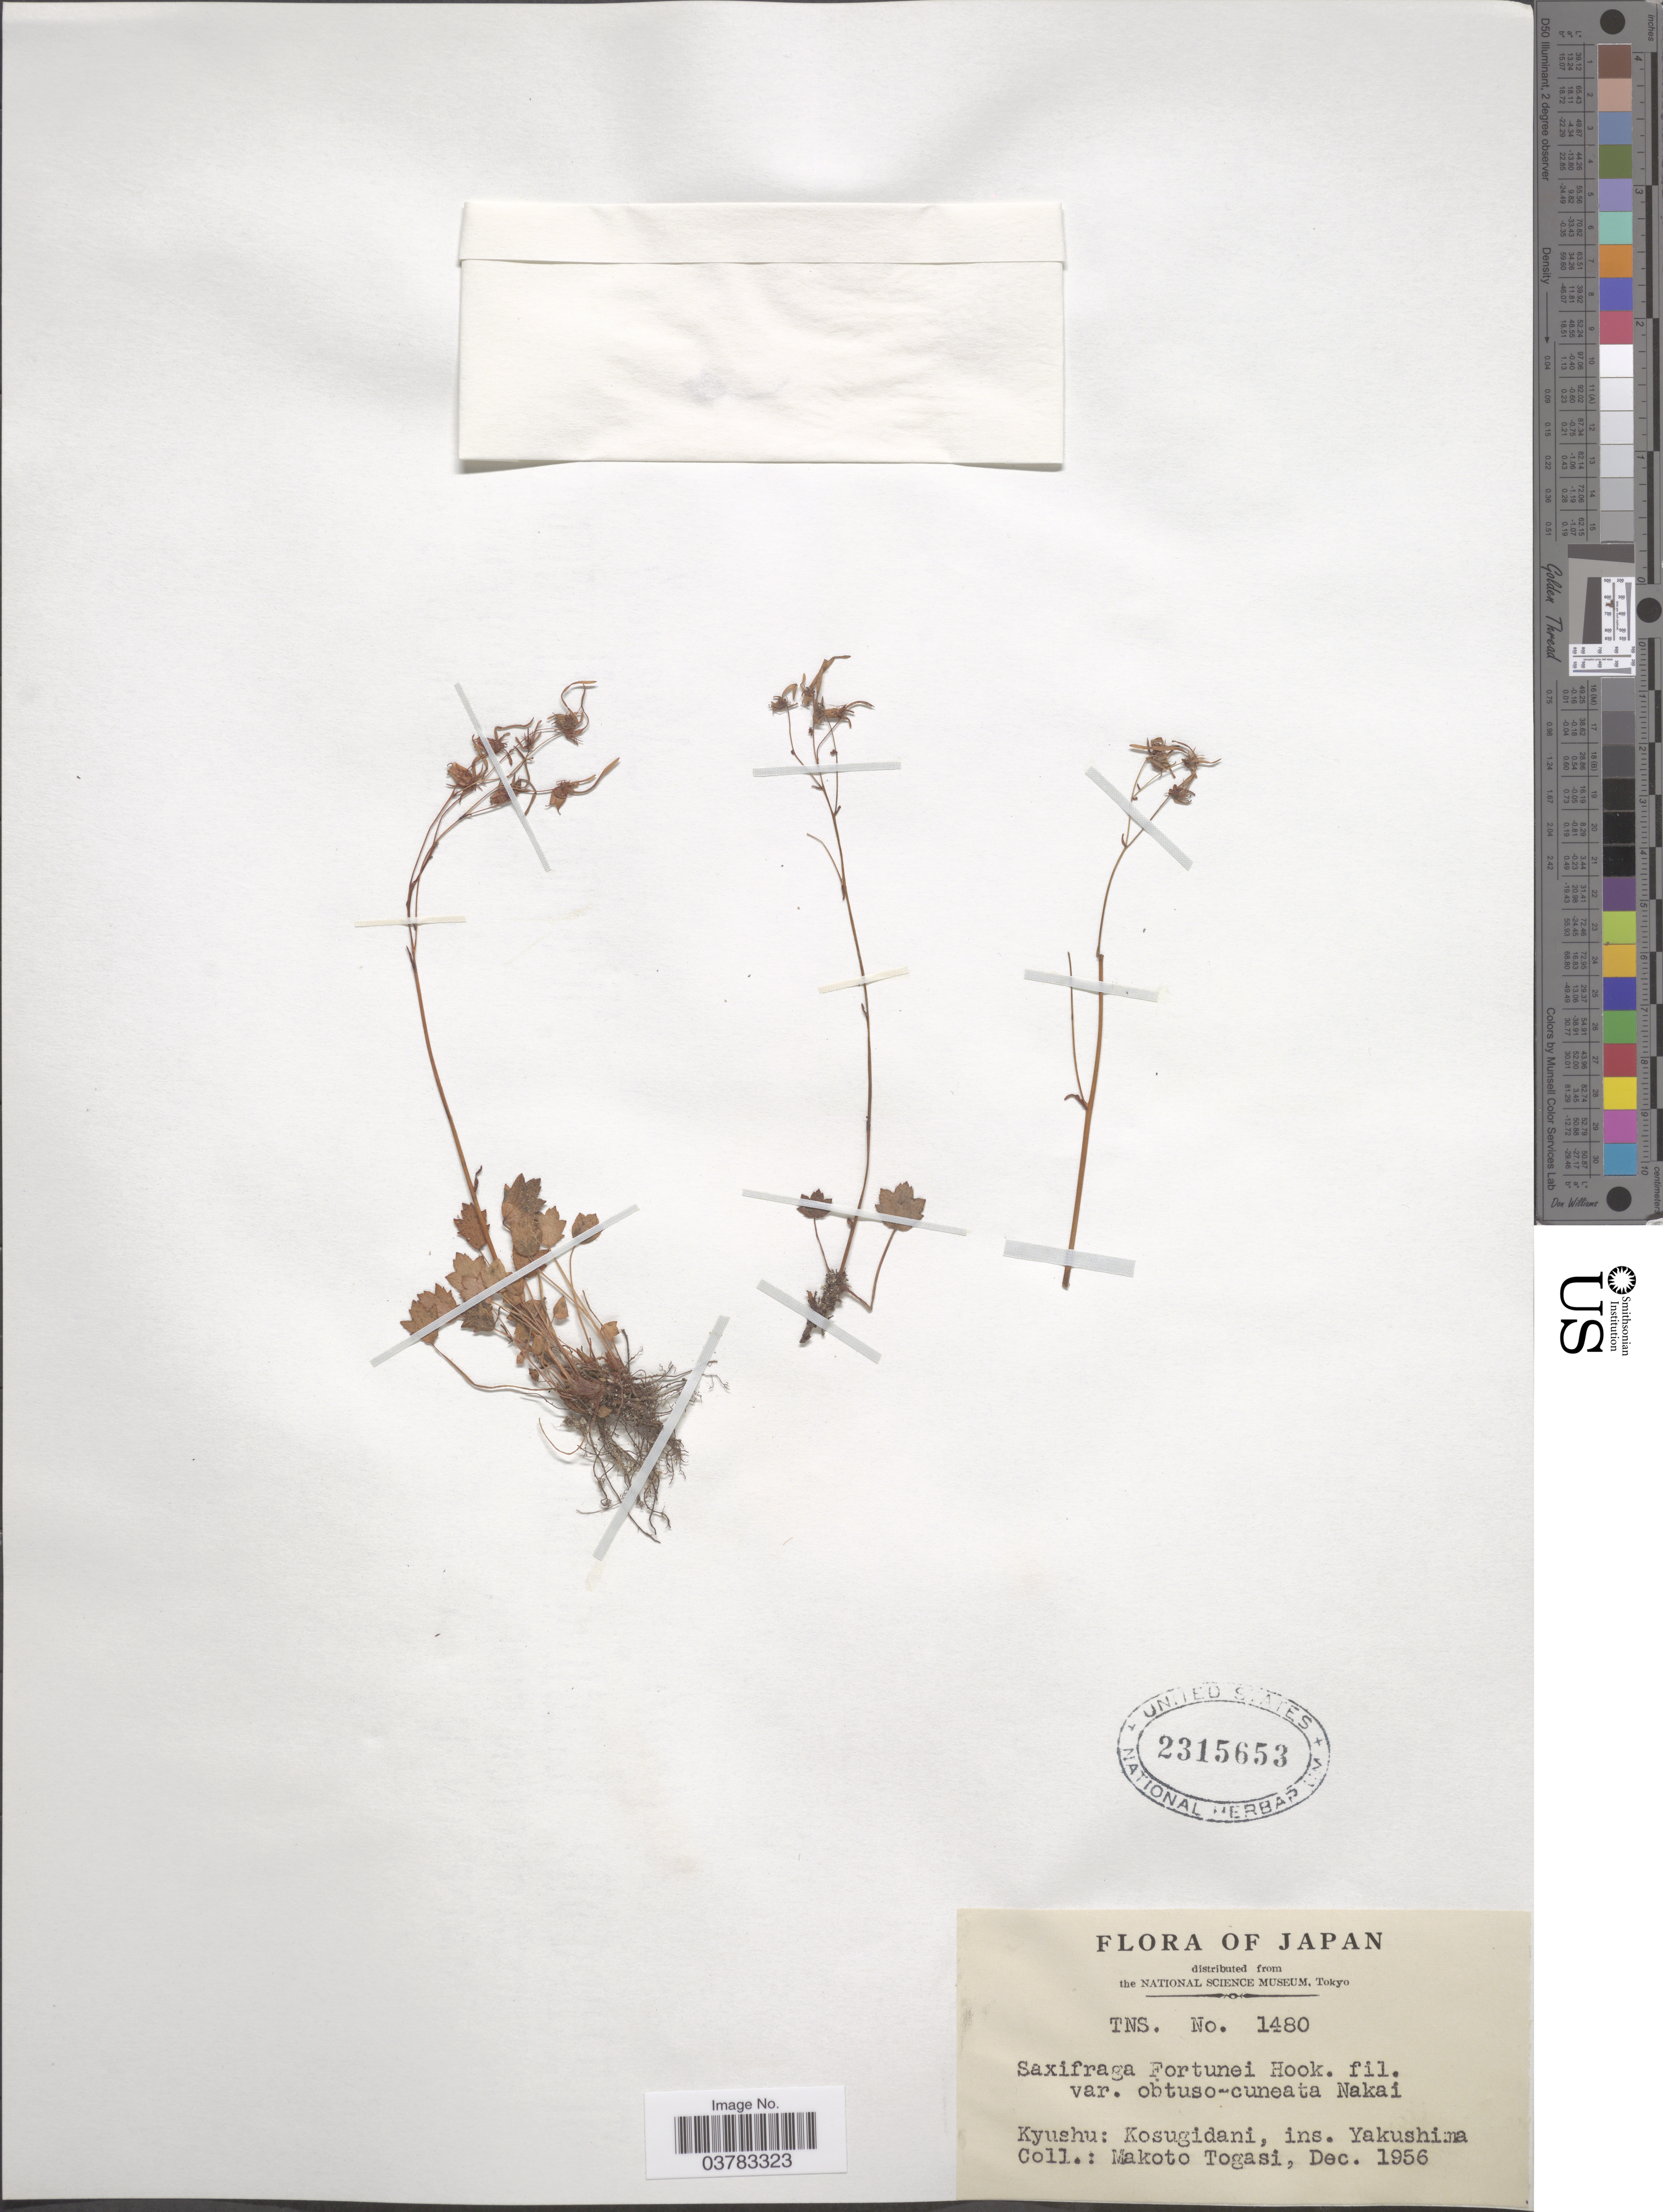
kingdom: Plantae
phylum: Tracheophyta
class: Magnoliopsida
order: Saxifragales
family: Saxifragaceae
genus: Saxifraga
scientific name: Saxifraga fortunei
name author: Hook.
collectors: M. Togasi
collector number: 1480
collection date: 1956-12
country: Japan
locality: Kyushu: Kosugidani, ins. Yakushima.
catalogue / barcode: US 2315653